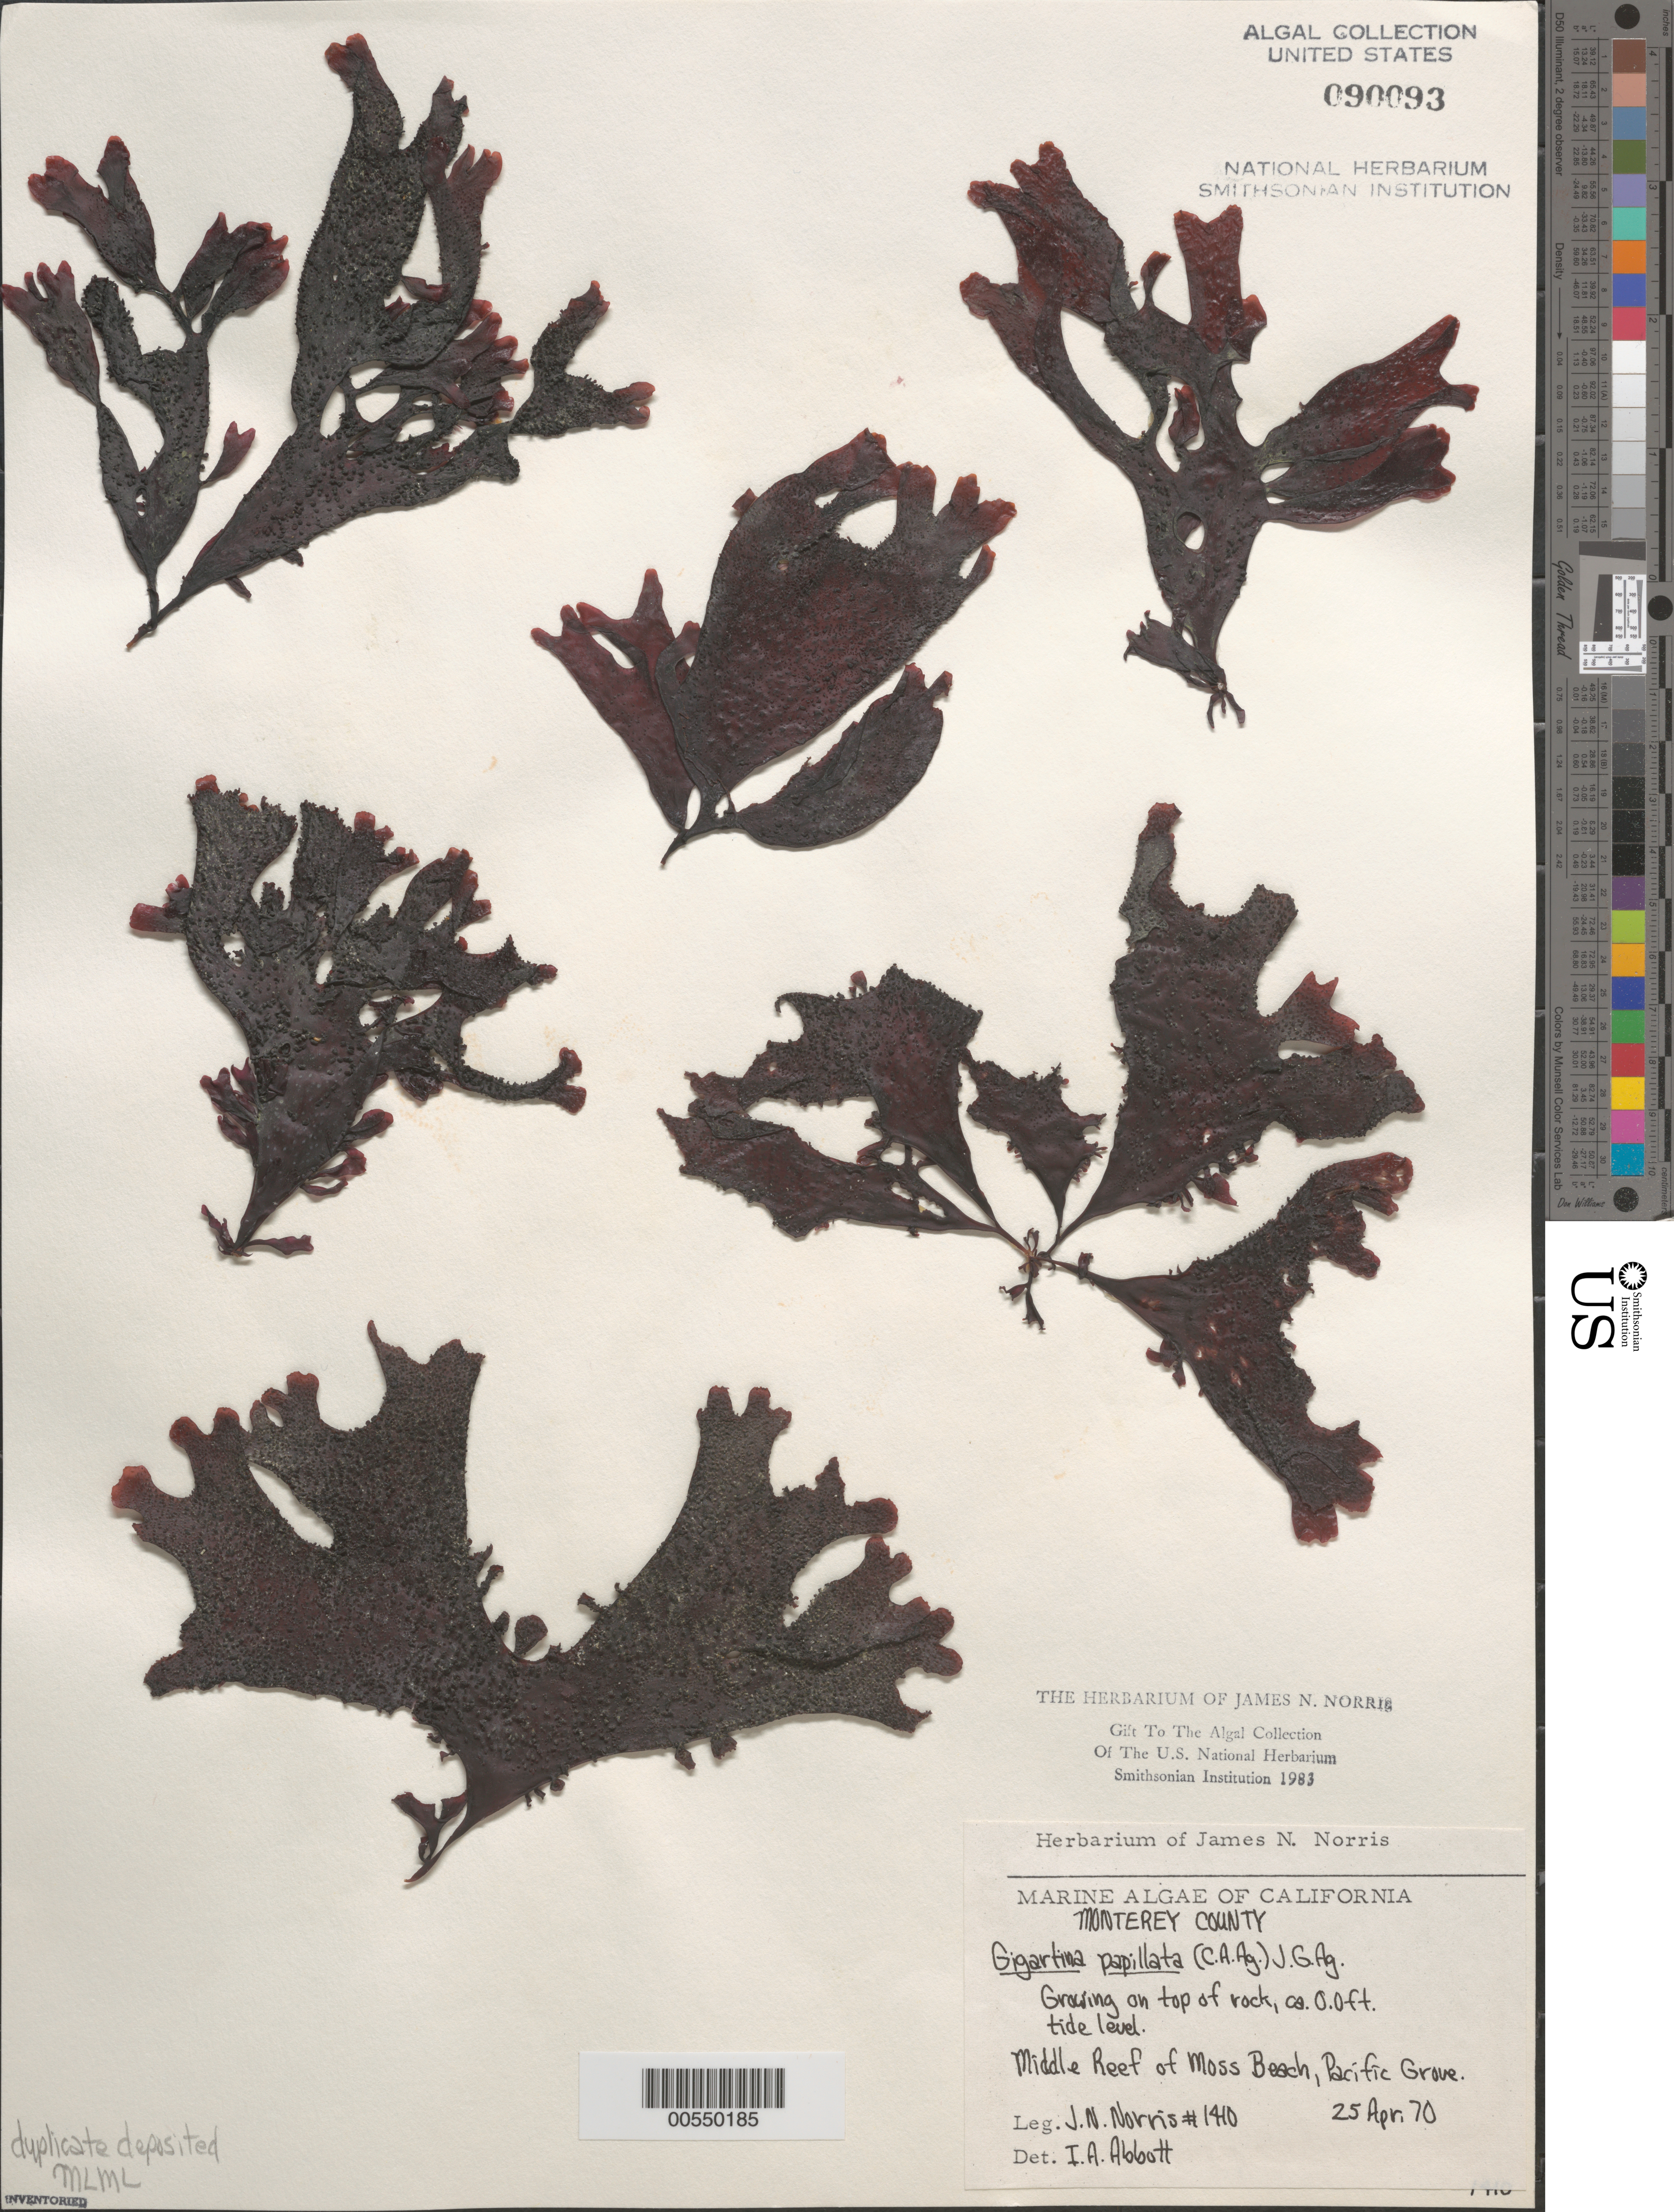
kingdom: Plantae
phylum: Rhodophyta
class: Florideophyceae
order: Gigartinales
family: Phyllophoraceae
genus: Mastocarpus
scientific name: Mastocarpus papillatus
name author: (C. Agardh) Kütz.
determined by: Algae name updating Project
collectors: J. N. Norris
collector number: JN-1410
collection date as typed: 25 Apr 1970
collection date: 1970-04-25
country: United States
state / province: California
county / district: Monterey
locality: Middle reef of Moss Beach, Pacific Grove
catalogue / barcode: US 90093